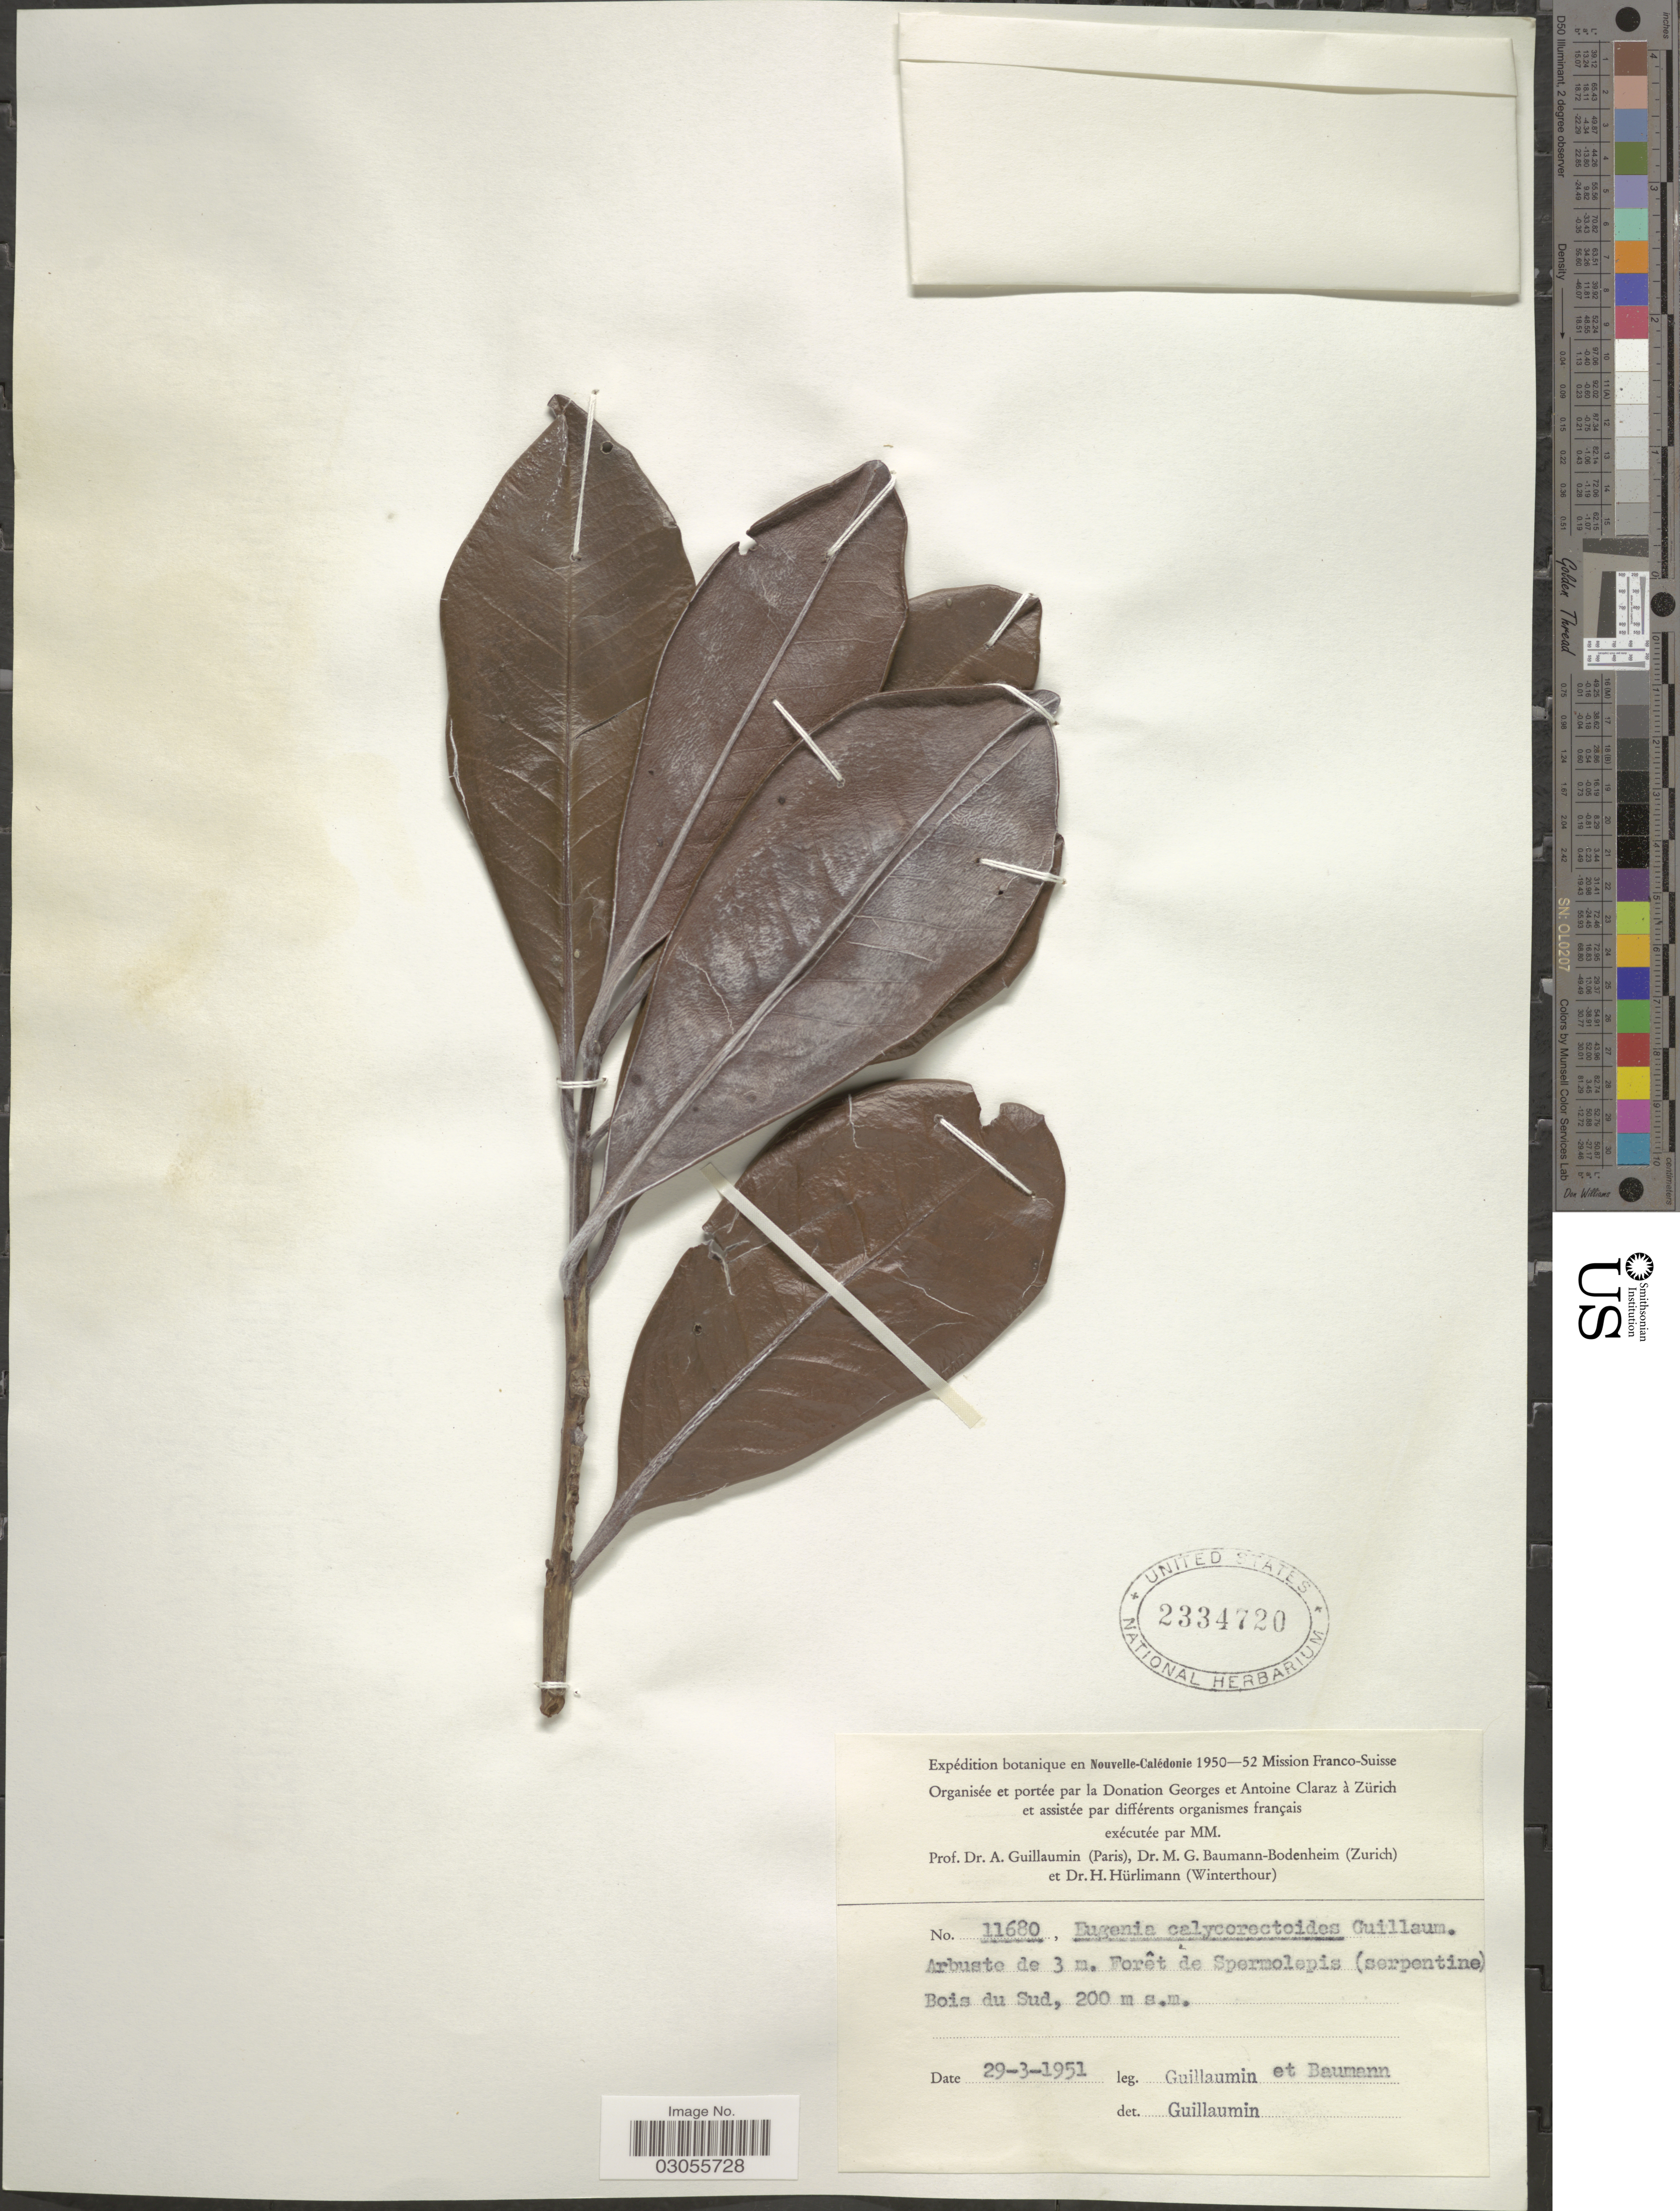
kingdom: Plantae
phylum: Tracheophyta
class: Magnoliopsida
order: Myrtales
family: Myrtaceae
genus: Eugenia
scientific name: Eugenia pubiflora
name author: N. Snow & Callm.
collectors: A. Guillaumin & M. G. Baumann-Bodenheim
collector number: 11680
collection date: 1951-03-29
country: New Caledonia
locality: Bois du Sud.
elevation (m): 200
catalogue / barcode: US 2334720